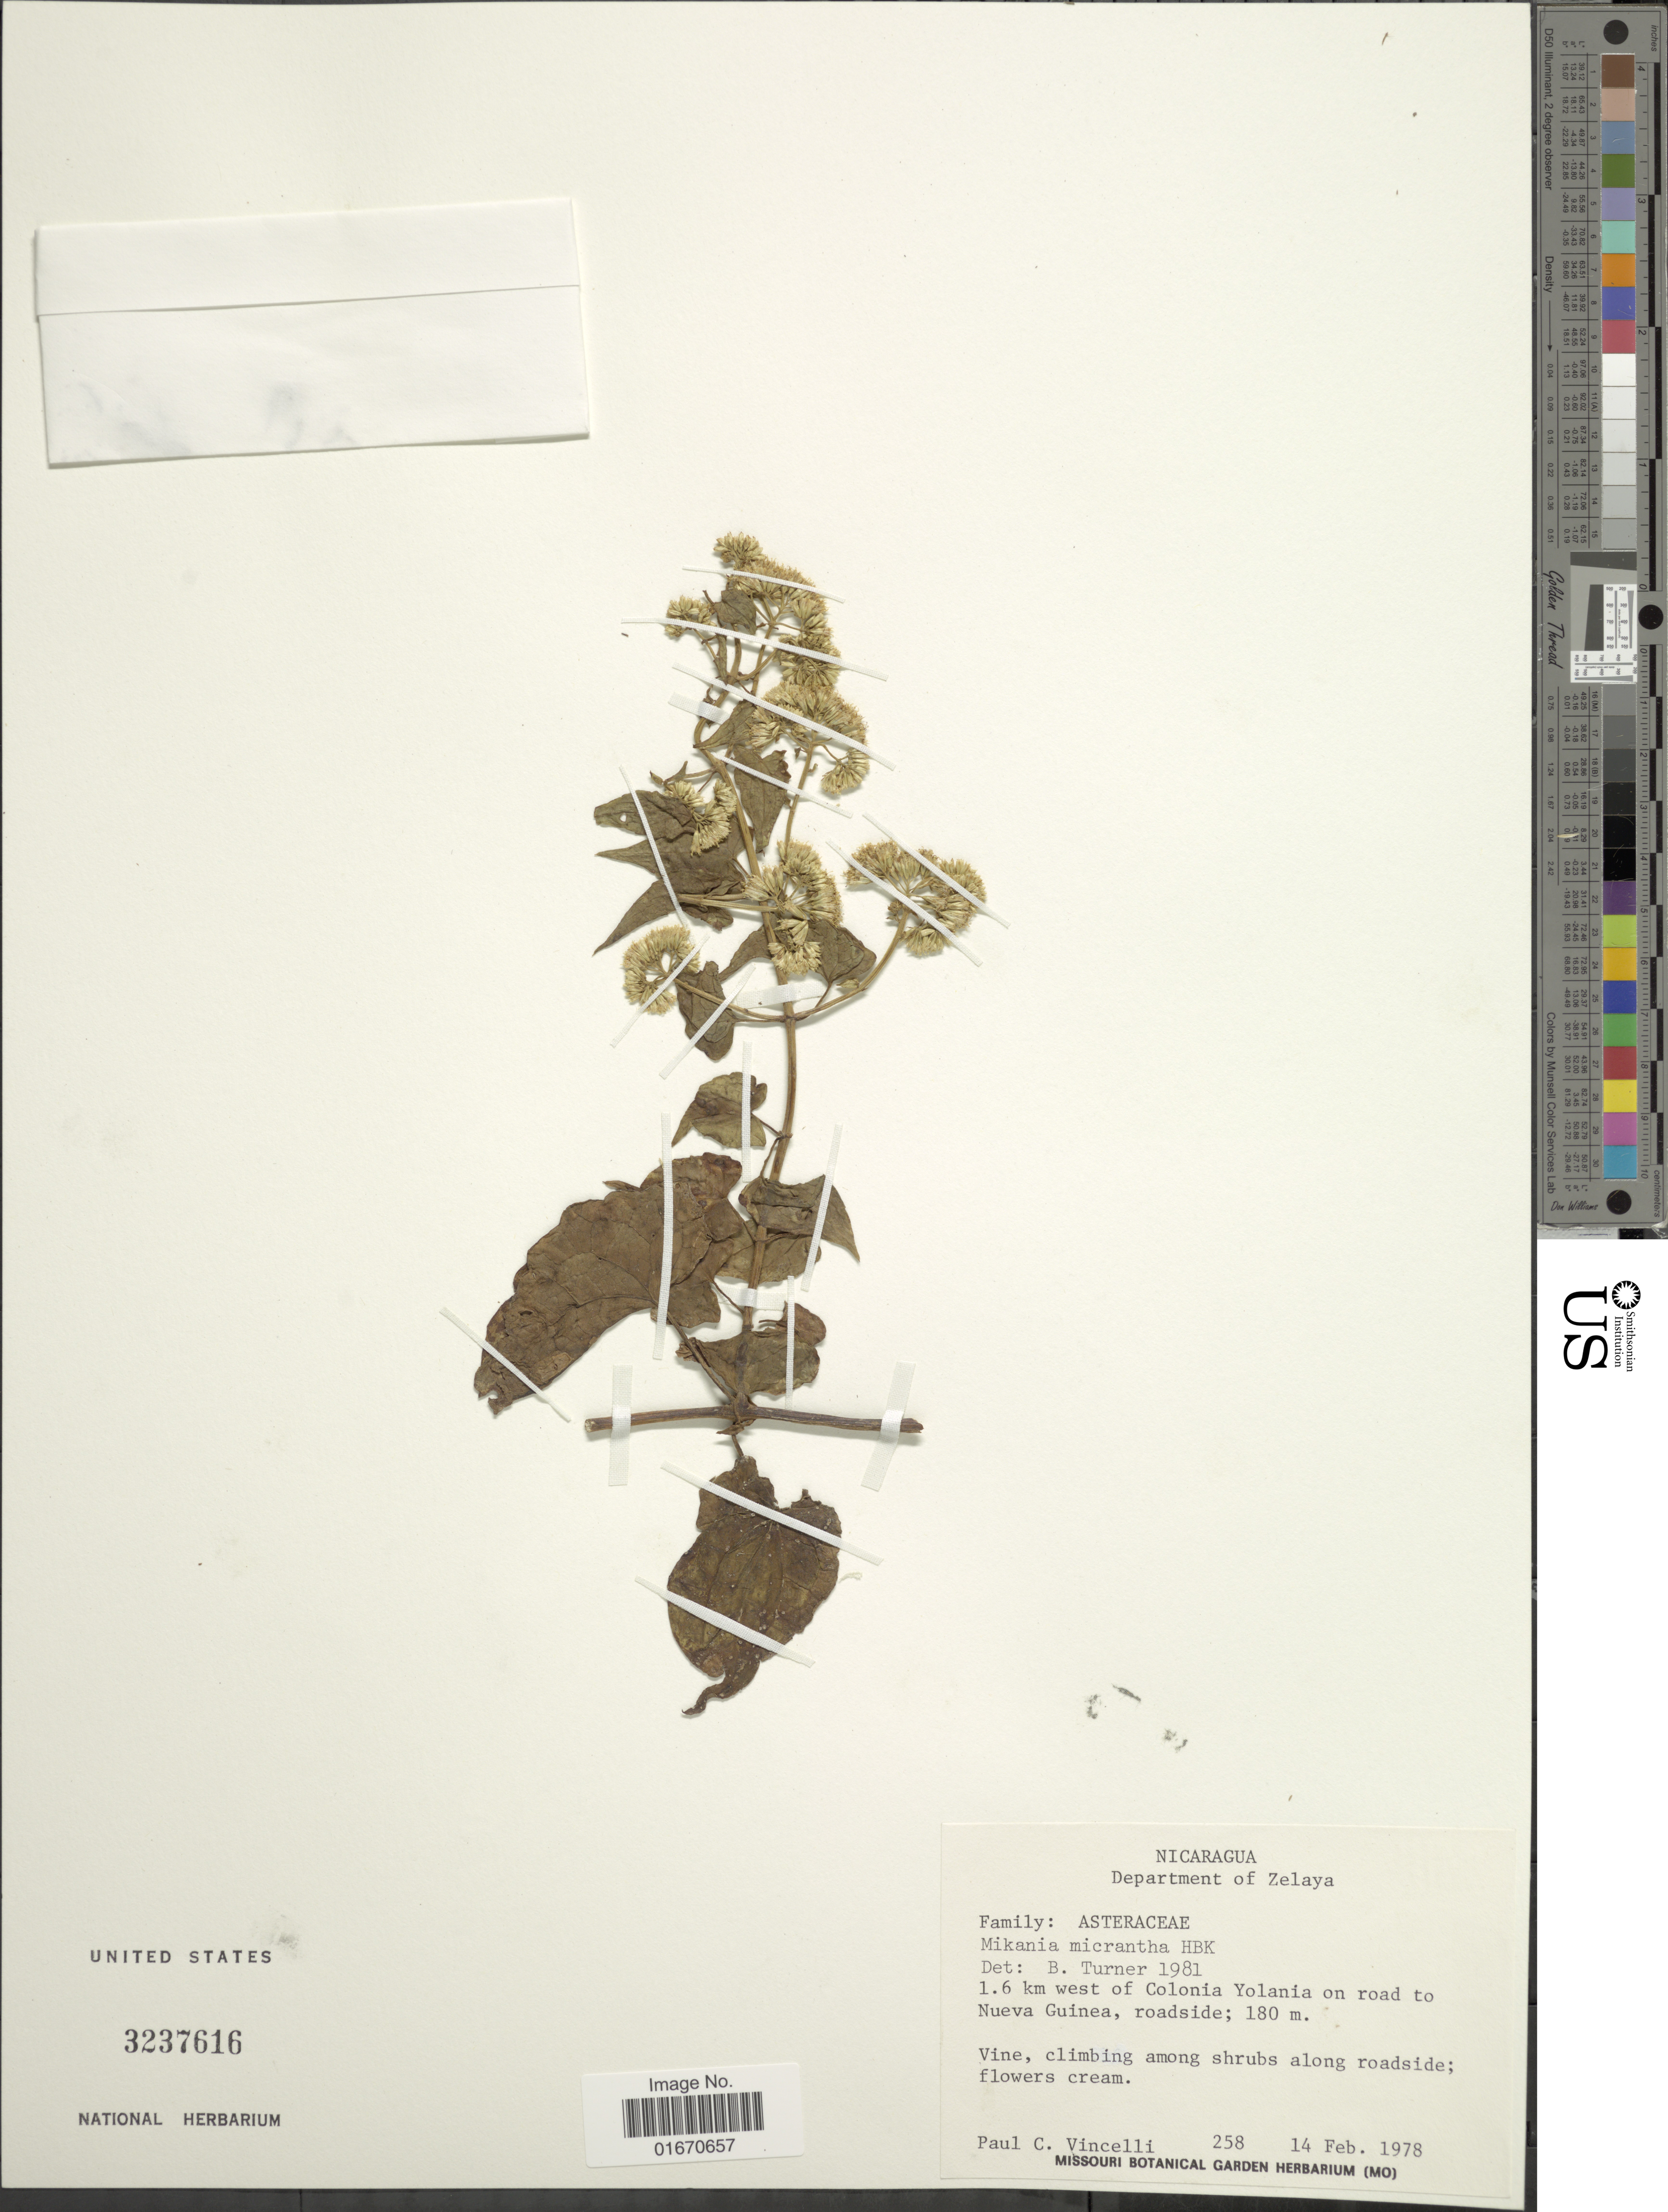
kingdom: Plantae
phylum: Tracheophyta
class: Magnoliopsida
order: Asterales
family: Asteraceae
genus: Mikania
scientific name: Mikania micrantha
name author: Kunth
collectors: P. Vincelli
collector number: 258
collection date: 1978-02-14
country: Nicaragua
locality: Department of Zelaya, 1.6 km west of Colonia Yolania on road to Nueva Guinea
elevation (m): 180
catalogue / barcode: US 3237616